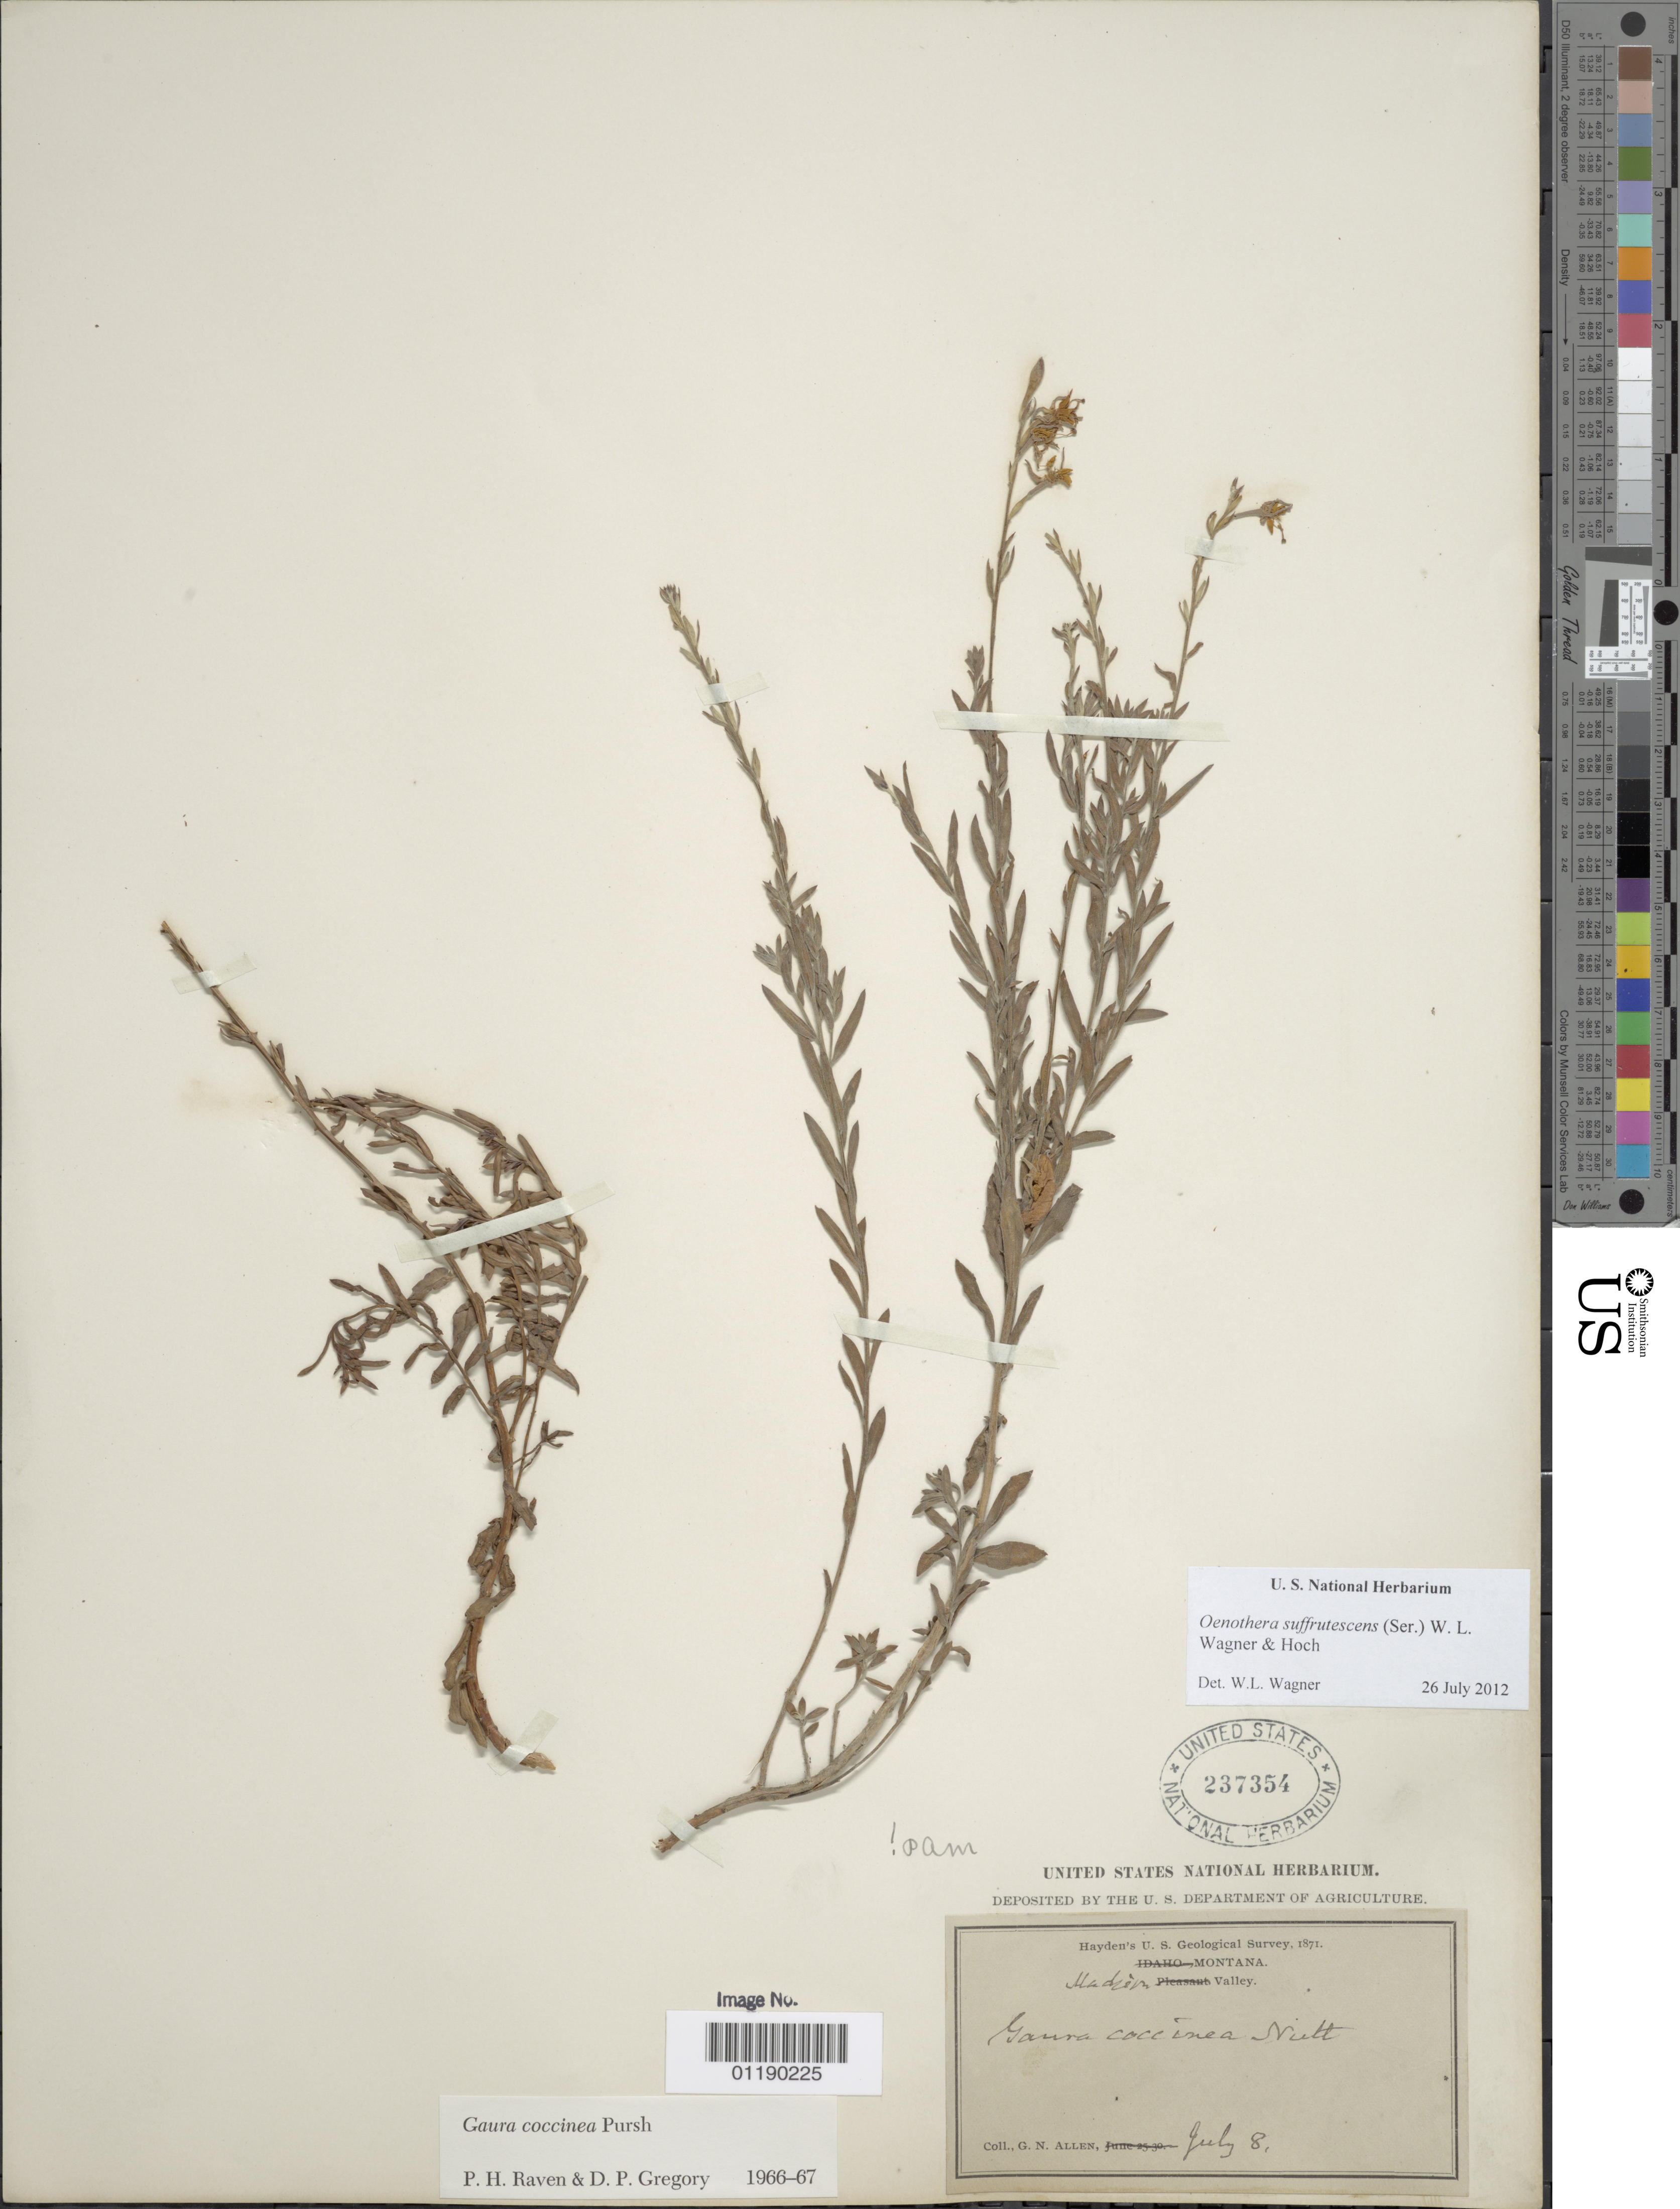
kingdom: Plantae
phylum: Tracheophyta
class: Magnoliopsida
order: Myrtales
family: Onagraceae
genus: Oenothera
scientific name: Oenothera suffrutescens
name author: (Ser.) W.L. Wagner & Hoch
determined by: Wagner, W. L., (BOT), Smithsonian Institution - National Museum of Natural History (UNITED STATES)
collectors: G. N. Allen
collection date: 1871-07-08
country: United States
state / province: Montana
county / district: Madison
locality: Madison Valley.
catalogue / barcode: US 237354